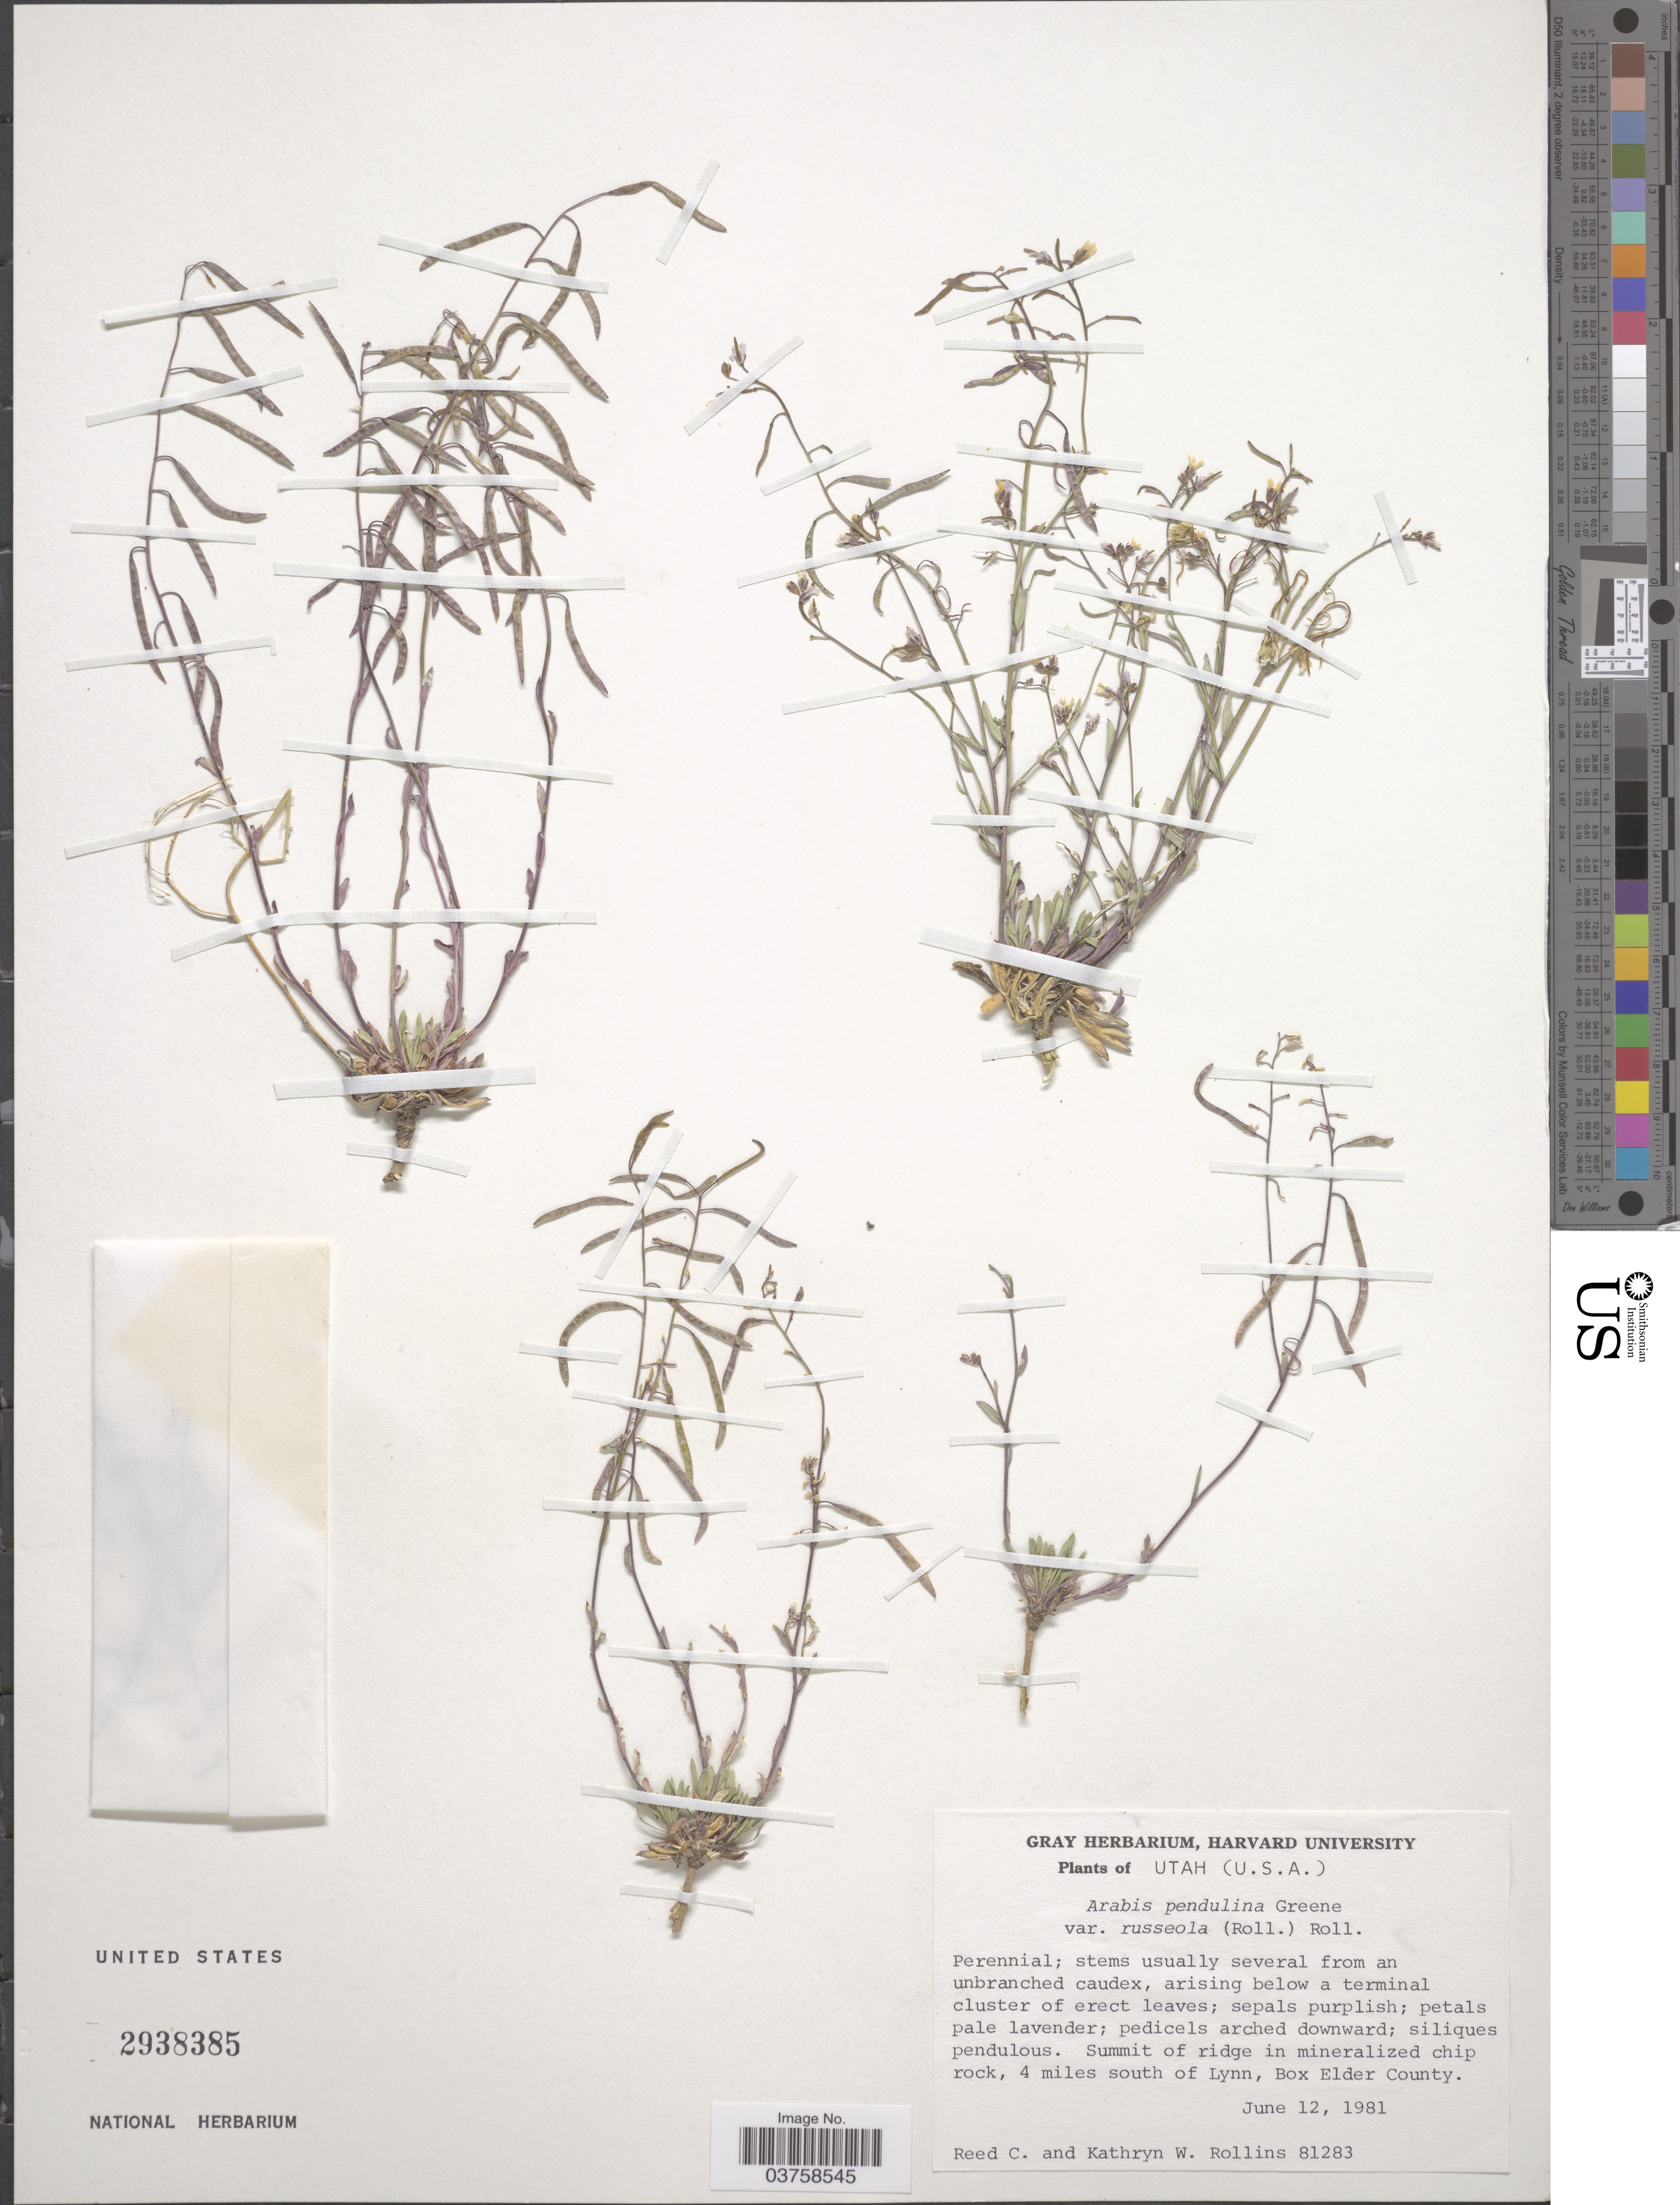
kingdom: Plantae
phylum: Tracheophyta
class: Magnoliopsida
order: Brassicales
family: Brassicaceae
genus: Arabis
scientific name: Arabis pendulina var. russeola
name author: (Rollins) Rollins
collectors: R. C. Rollins & K. W. Rollins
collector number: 81283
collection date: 1981-06-12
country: United States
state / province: Utah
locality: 4 miles south of Lynn, Box Elder County.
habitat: summit of ridge in mineralized chip rock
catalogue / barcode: US 2938385